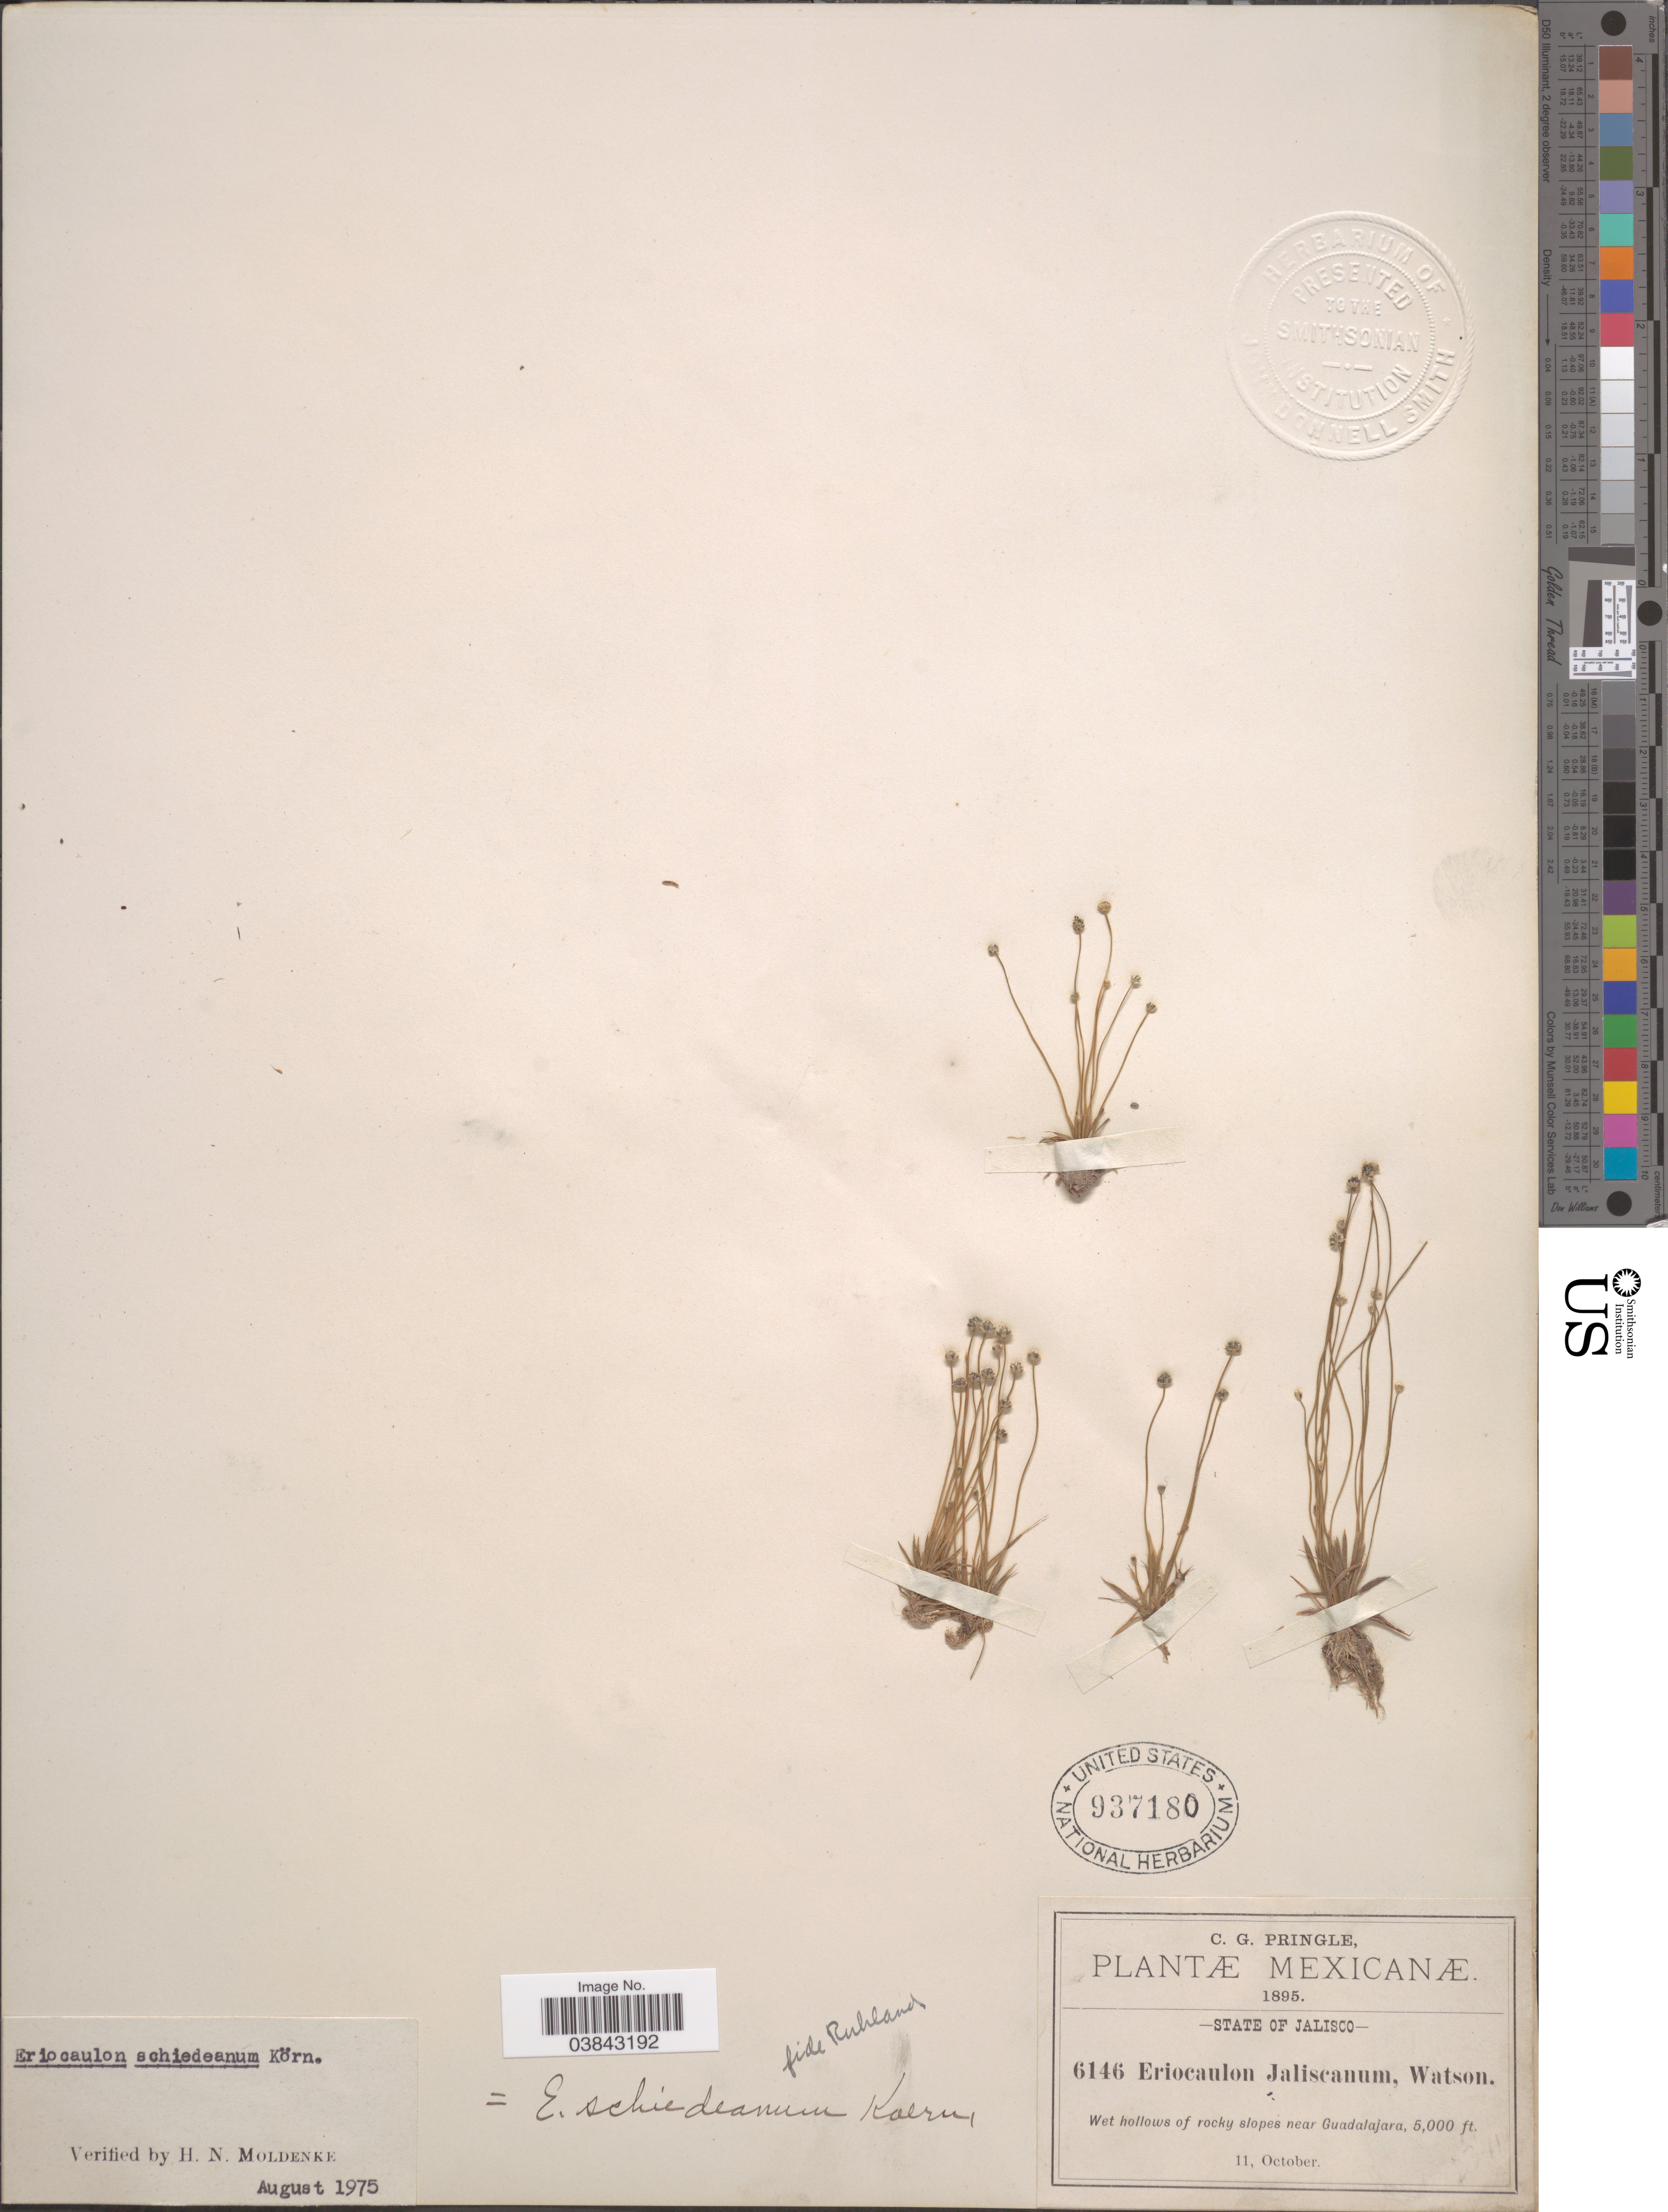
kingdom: Plantae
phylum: Tracheophyta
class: Liliopsida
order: Poales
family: Eriocaulaceae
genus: Eriocaulon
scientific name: Eriocaulon schiedeanum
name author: Körn.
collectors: C. G. Pringle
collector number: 6146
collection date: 1895-10-11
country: Mexico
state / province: Jalisco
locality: Near Guadalajara.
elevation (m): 1524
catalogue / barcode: US 937180